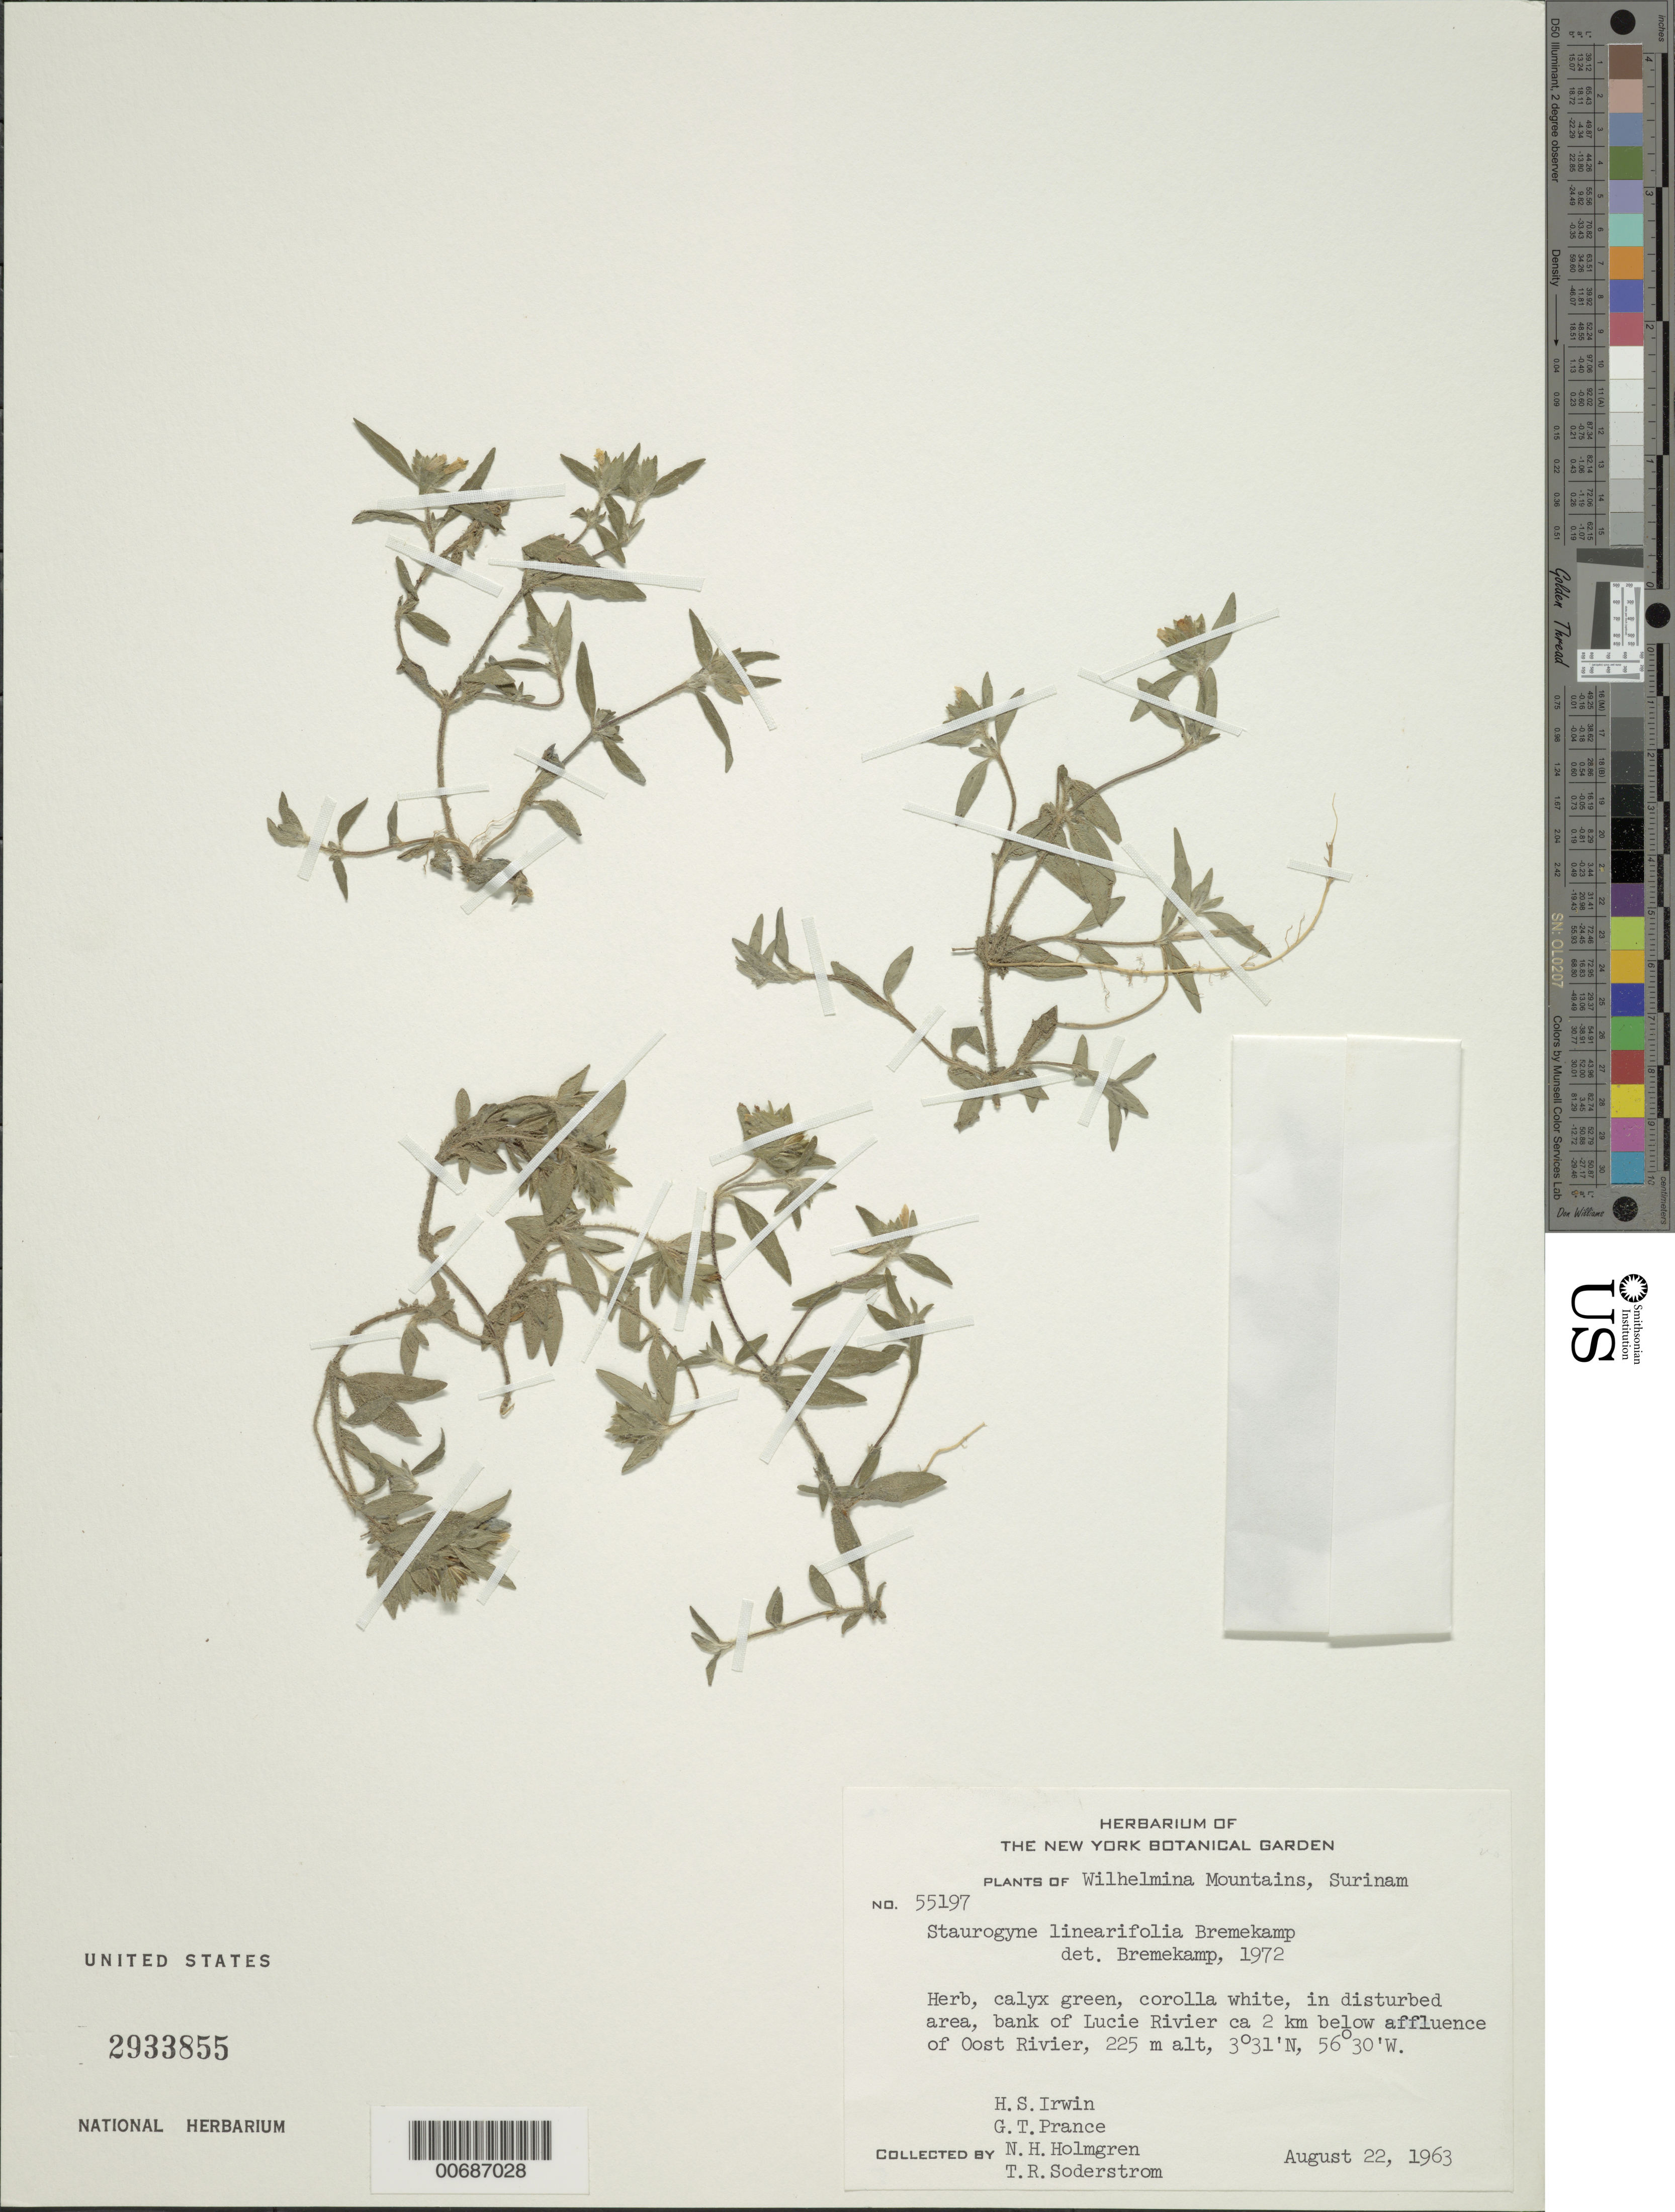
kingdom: Plantae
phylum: Tracheophyta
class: Magnoliopsida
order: Lamiales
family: Acanthaceae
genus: Staurogyne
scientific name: Staurogyne linearifolia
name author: Bremek.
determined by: Bremekamp, C. E. B.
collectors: H. Irwin, G. T. Prance, T. R. Soderstrom & N. H. Holmgren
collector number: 55197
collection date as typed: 22-Aug-63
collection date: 1963-08-22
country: Suriname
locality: Lucie R. ca 2 km below affluence of Oost R., Wilhelmina Gebergte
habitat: Disturbed area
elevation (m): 225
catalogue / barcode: US 2933855